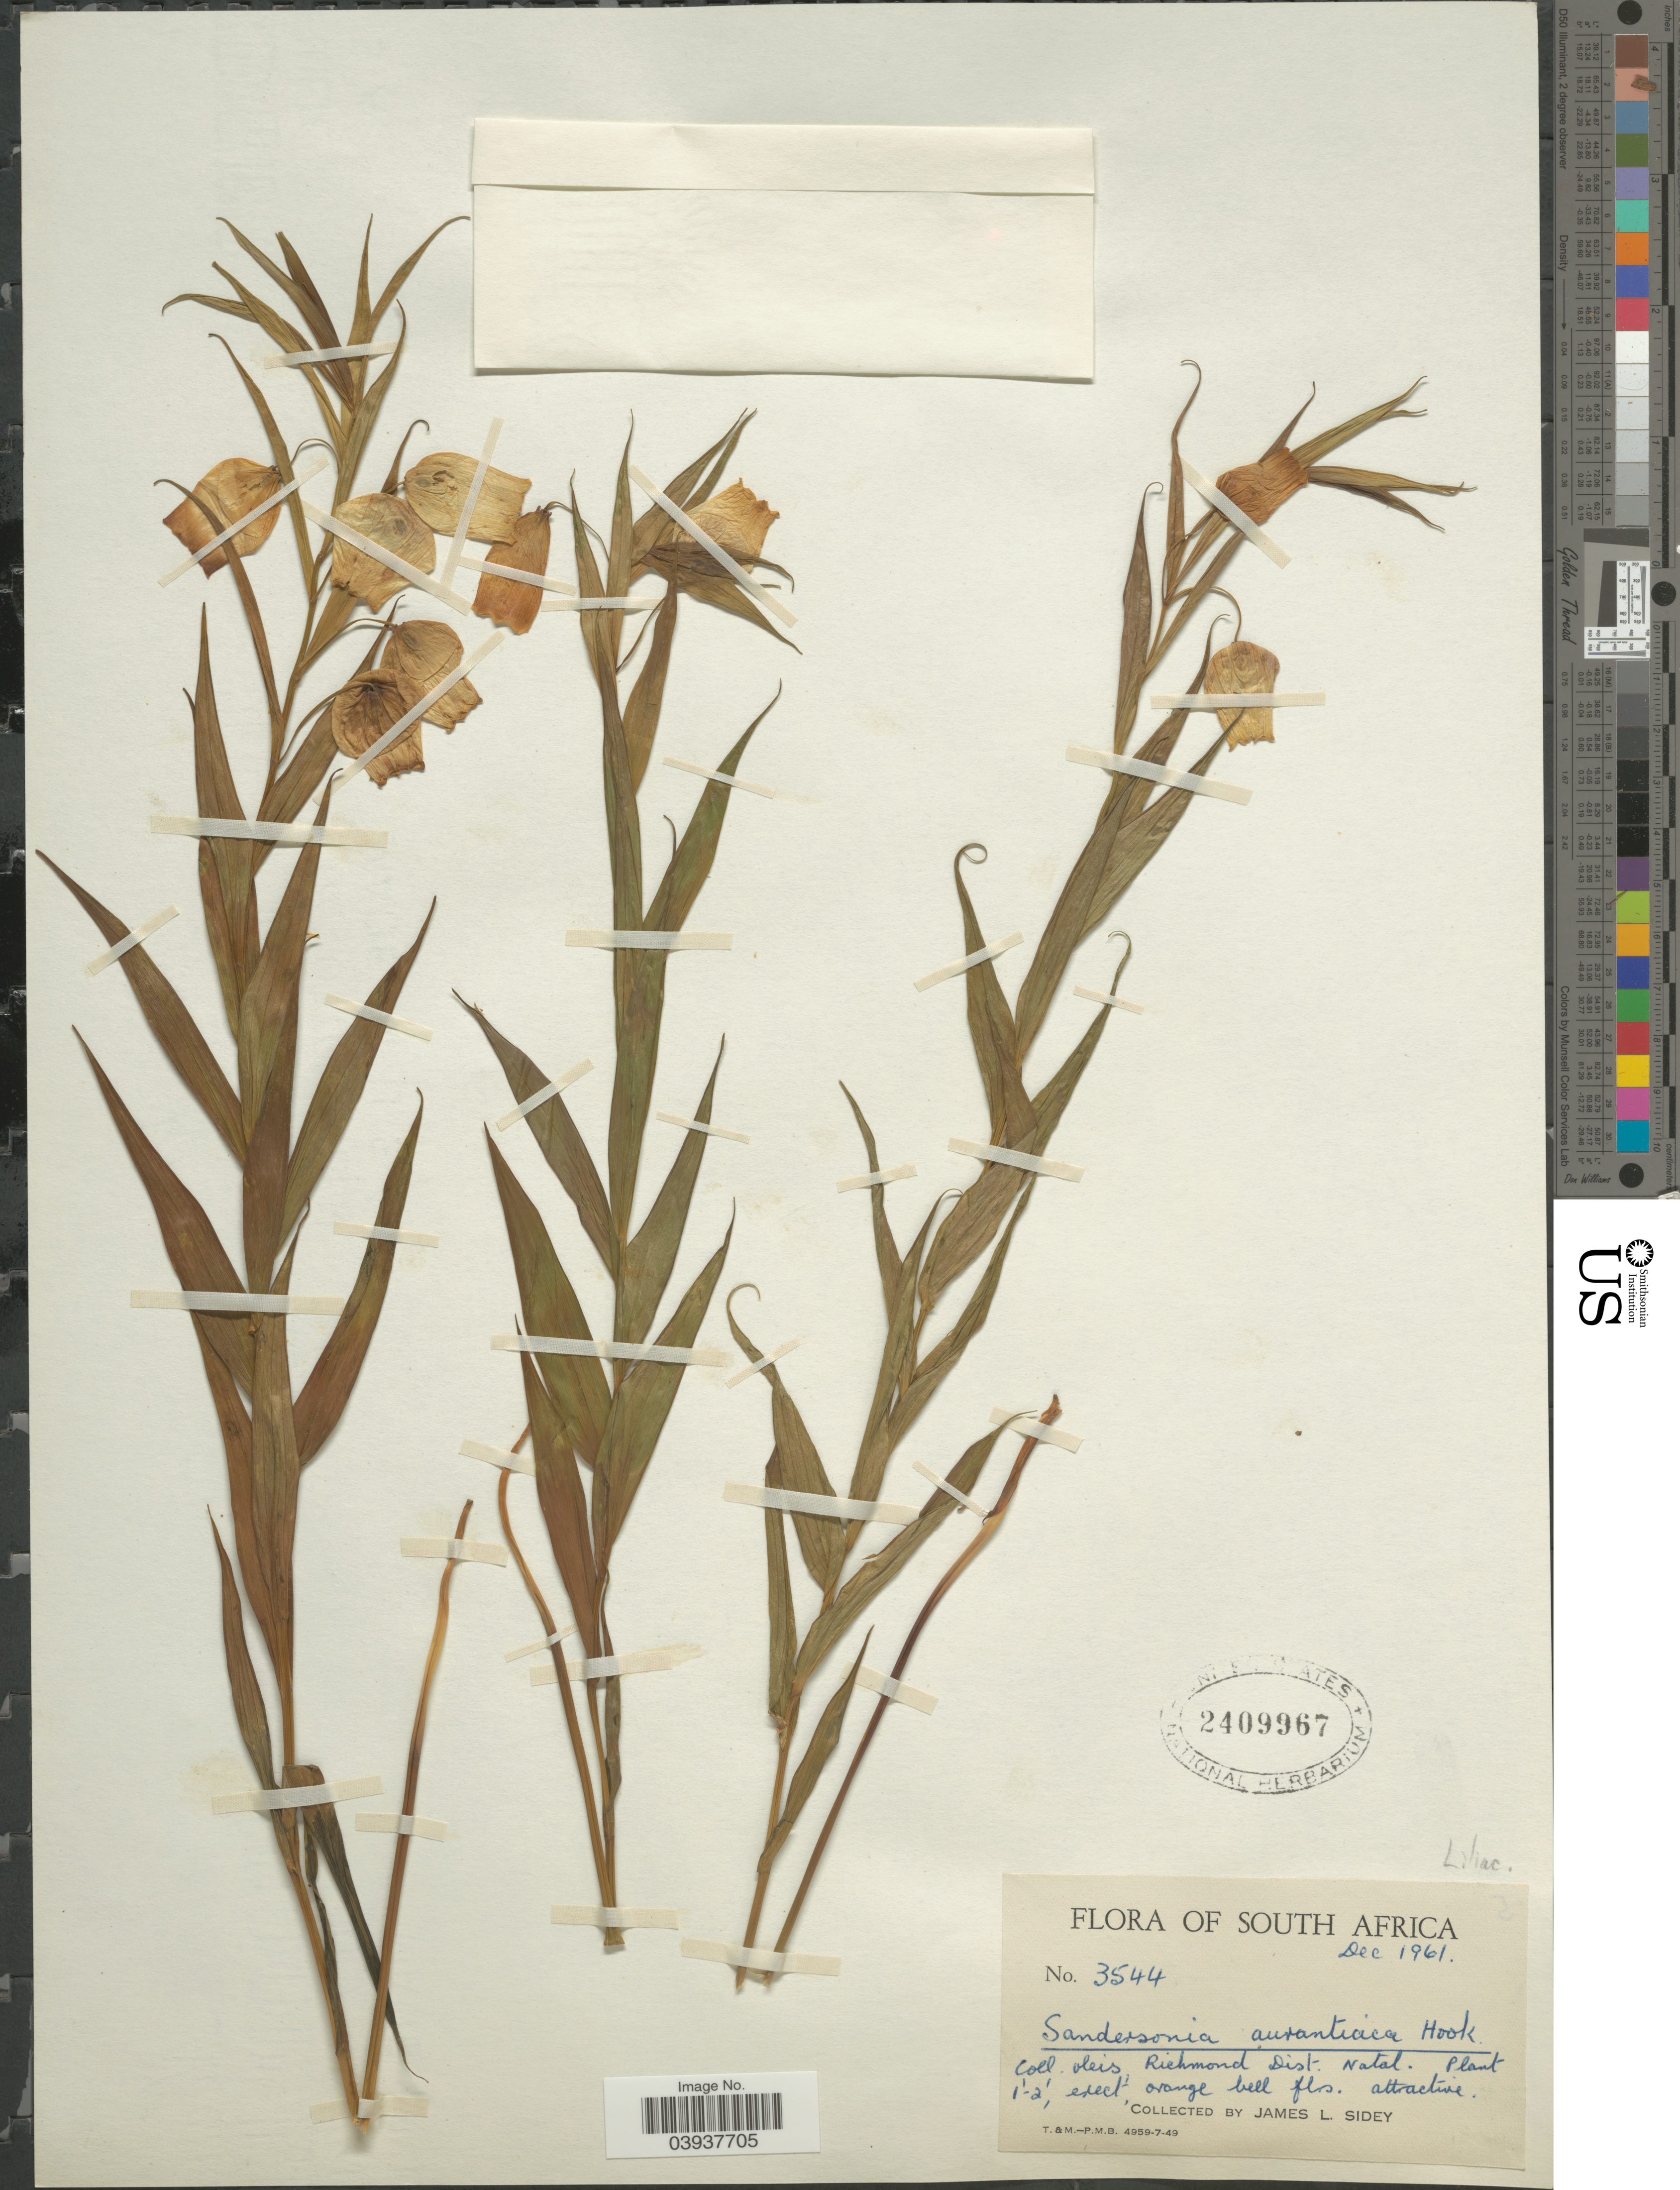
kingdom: Plantae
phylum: Tracheophyta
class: Liliopsida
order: Liliales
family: Colchicaceae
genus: Sandersonia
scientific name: Sandersonia aurantiaca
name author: Hook.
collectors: J. L. Sidey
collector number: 3544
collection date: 1961-12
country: South Africa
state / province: KwaZulu-Natal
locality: Richmond Dist. Natal.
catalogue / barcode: US 2409967